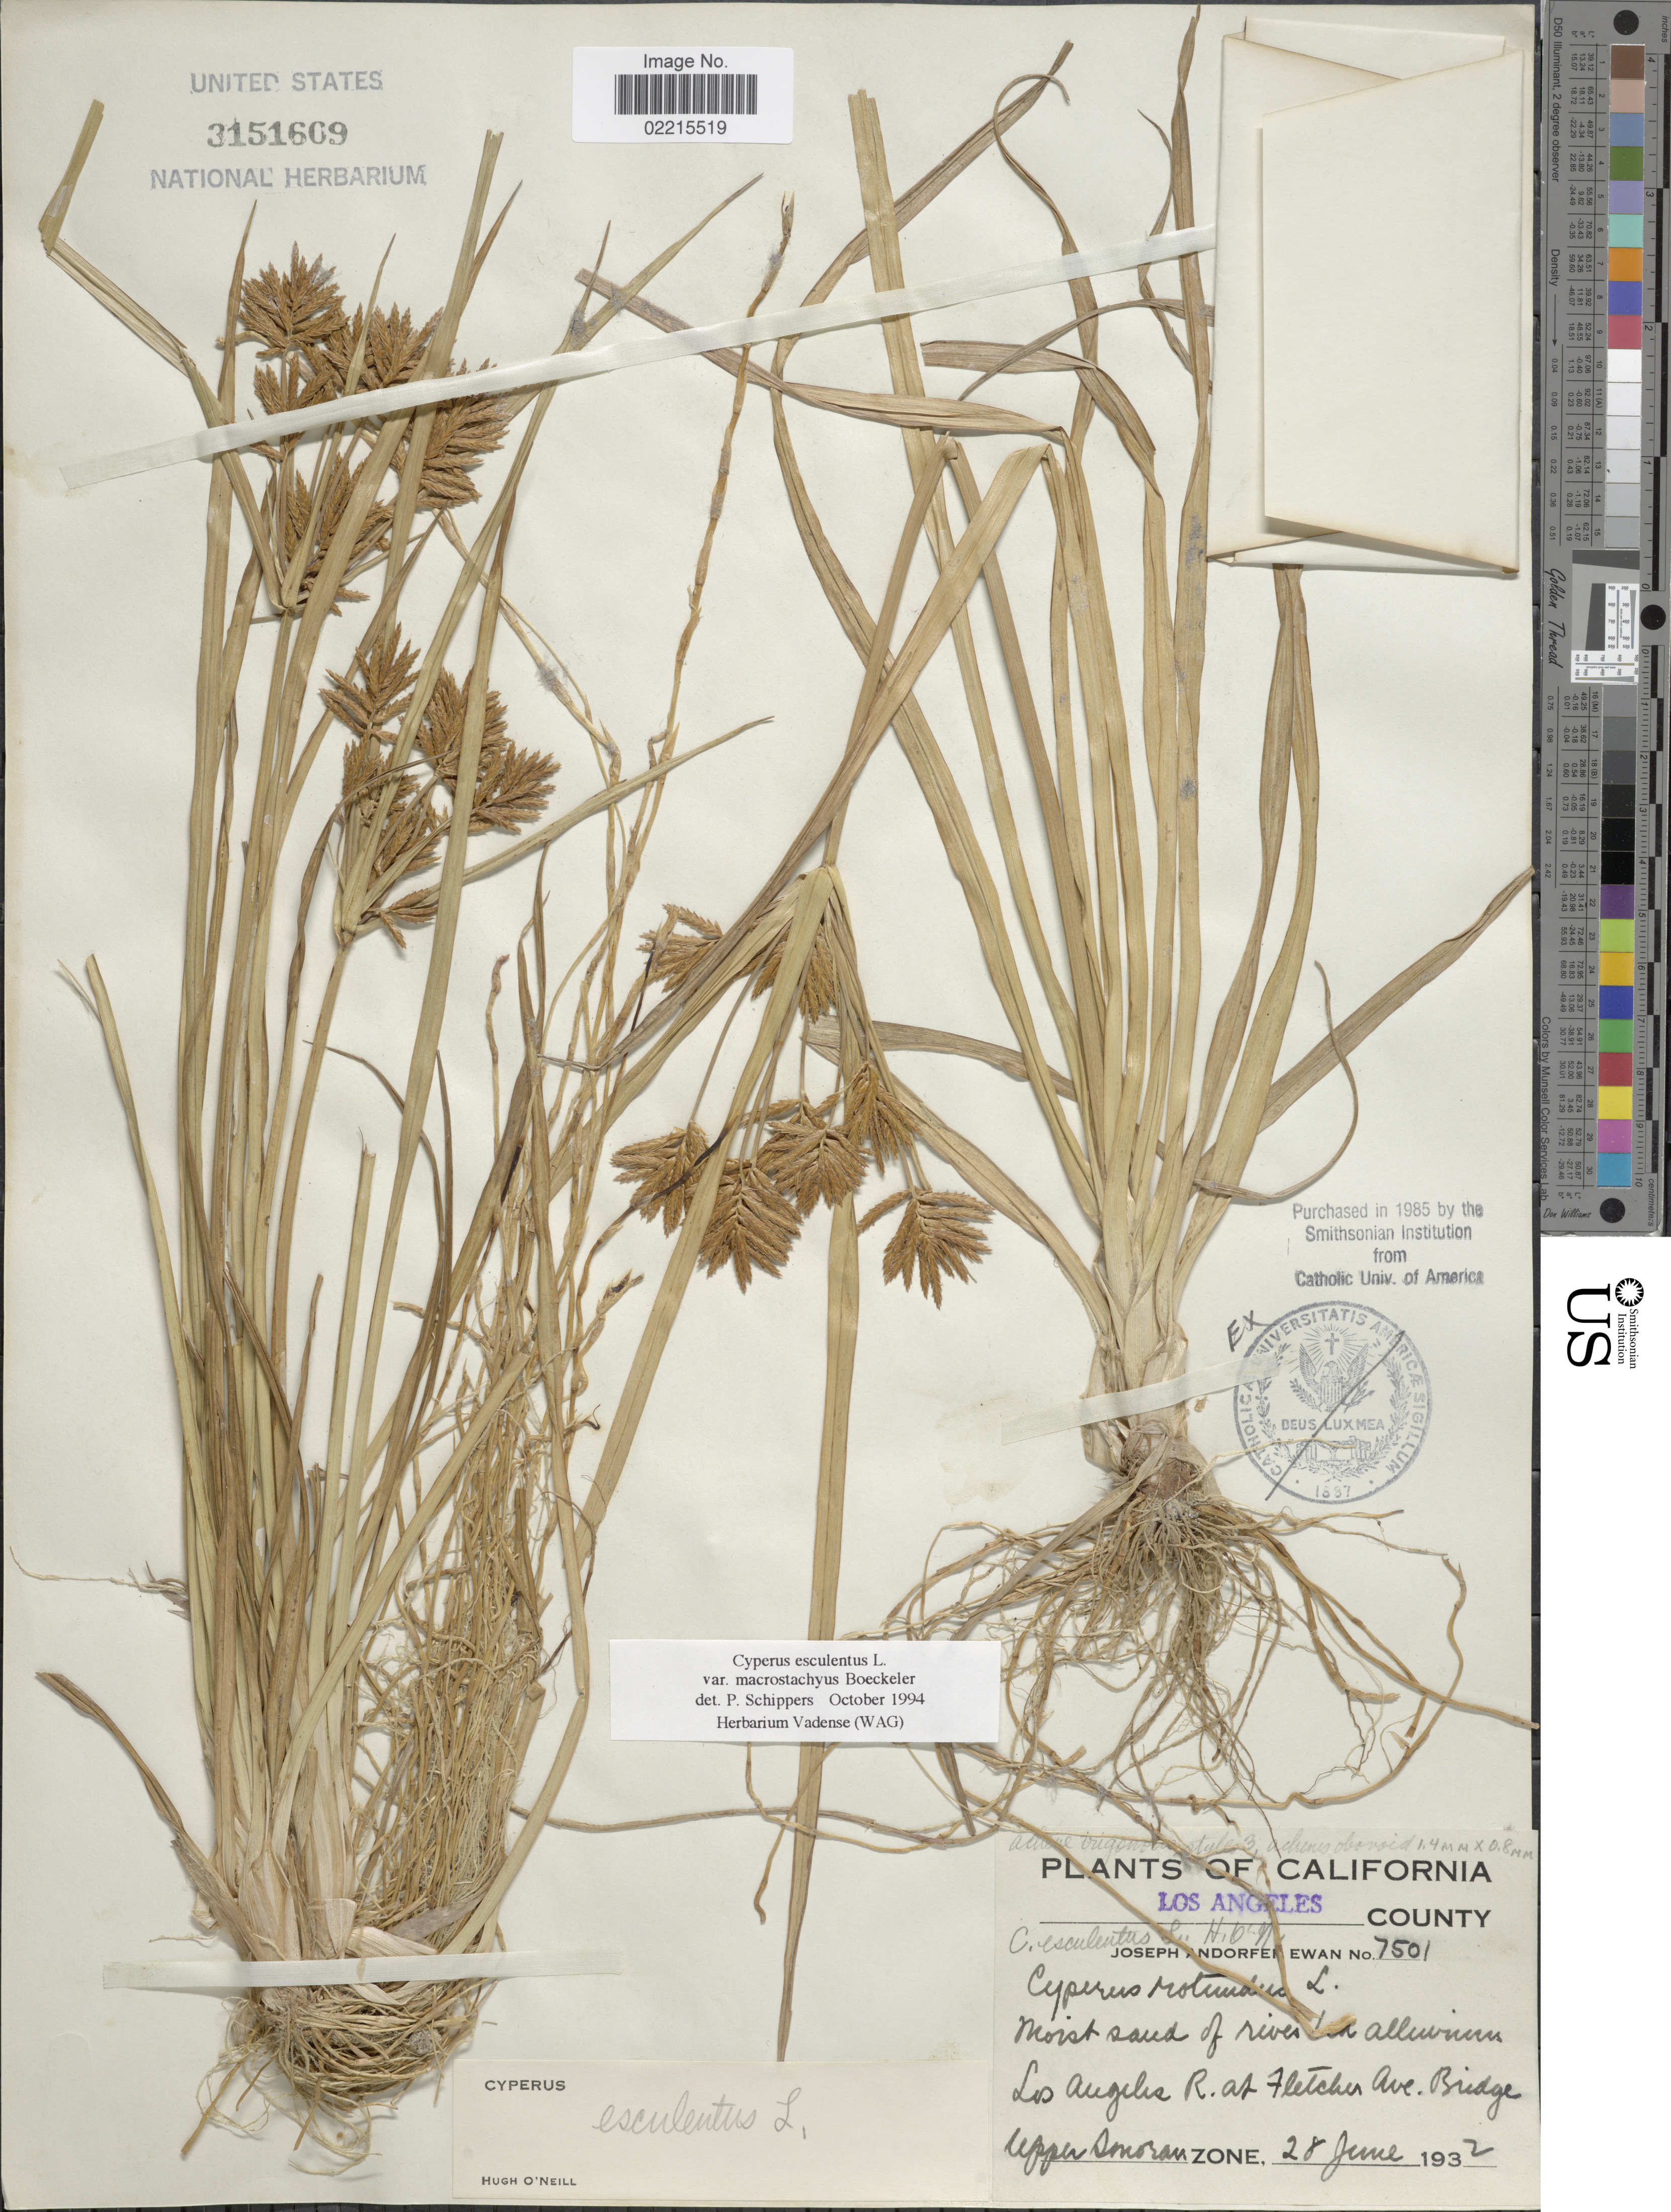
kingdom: Plantae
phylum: Tracheophyta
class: Liliopsida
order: Poales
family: Cyperaceae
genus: Cyperus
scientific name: Cyperus esculentus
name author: L.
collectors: J. A. Ewan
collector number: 7501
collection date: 1932-06-28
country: United States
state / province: California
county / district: Los Angeles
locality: Los Angeles R. at Fletcher Ave Bridge, Upper Sonoran Zone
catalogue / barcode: US 3151609